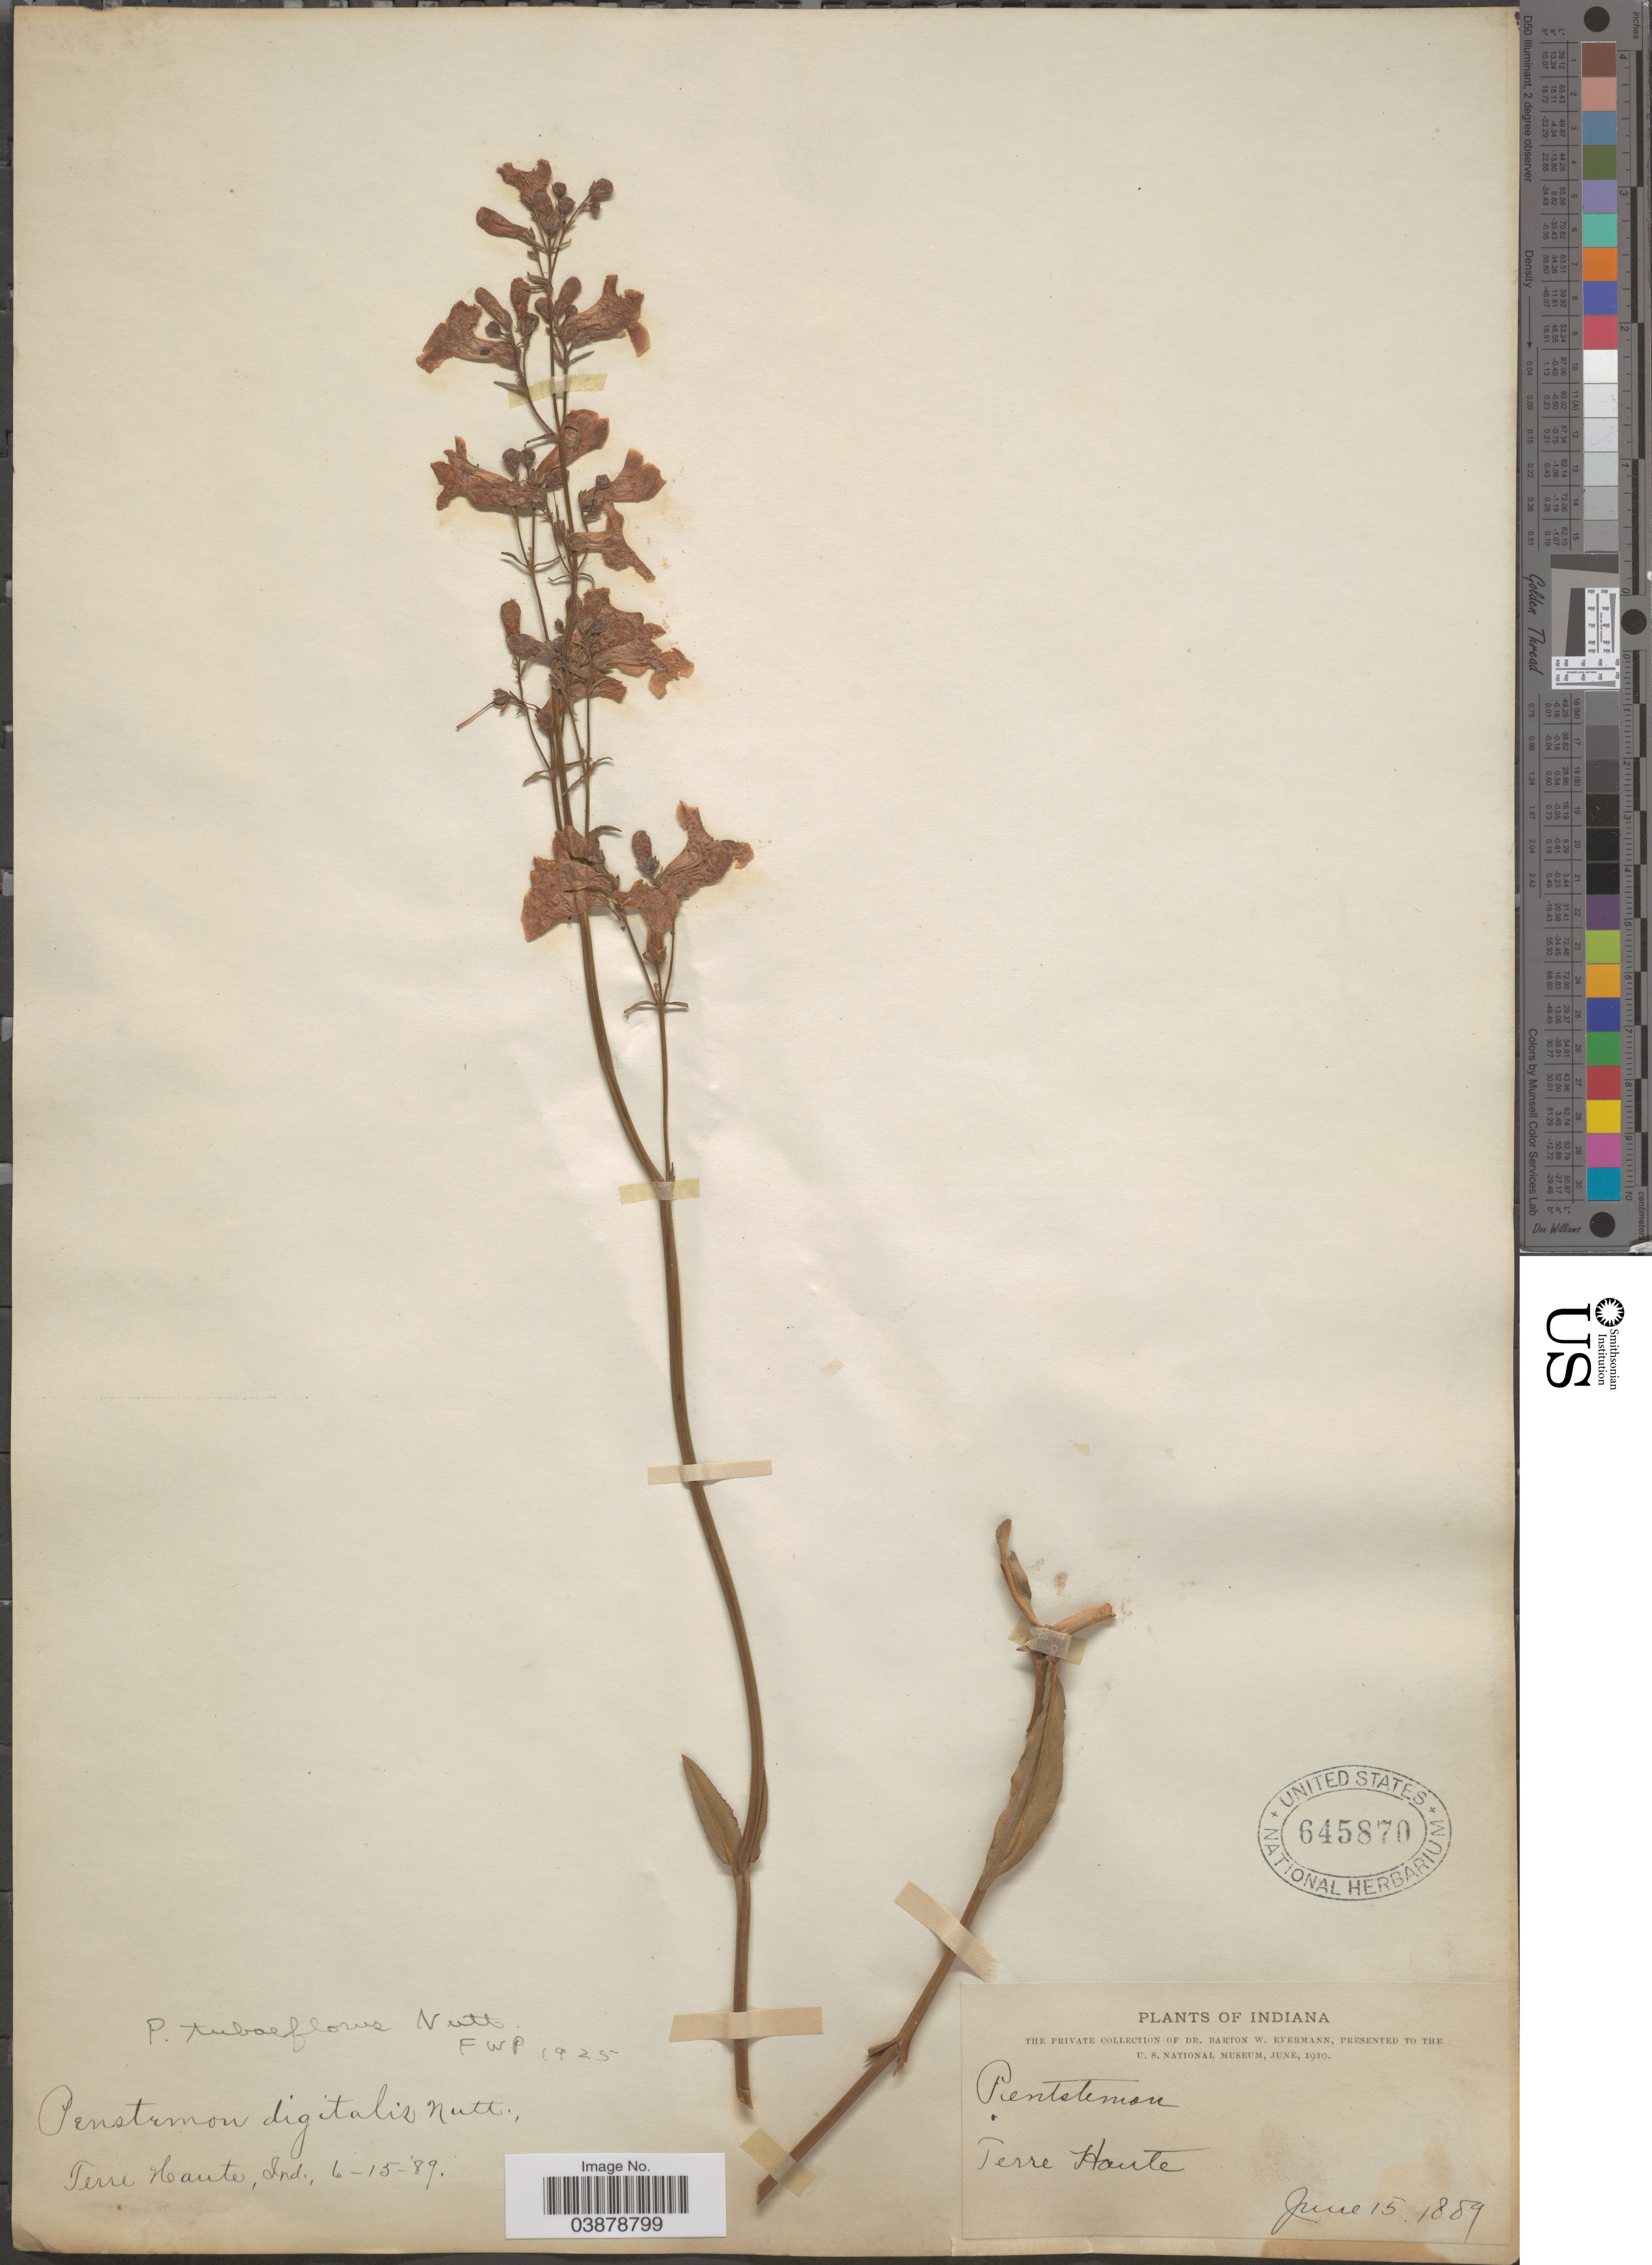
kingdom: Plantae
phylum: Tracheophyta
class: Magnoliopsida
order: Lamiales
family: Plantaginaceae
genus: Penstemon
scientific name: Penstemon tubaeflorus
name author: Nutt.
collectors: B. W. Evermann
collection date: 1889-06-15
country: United States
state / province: Indiana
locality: Terre Haute.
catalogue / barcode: US 645870